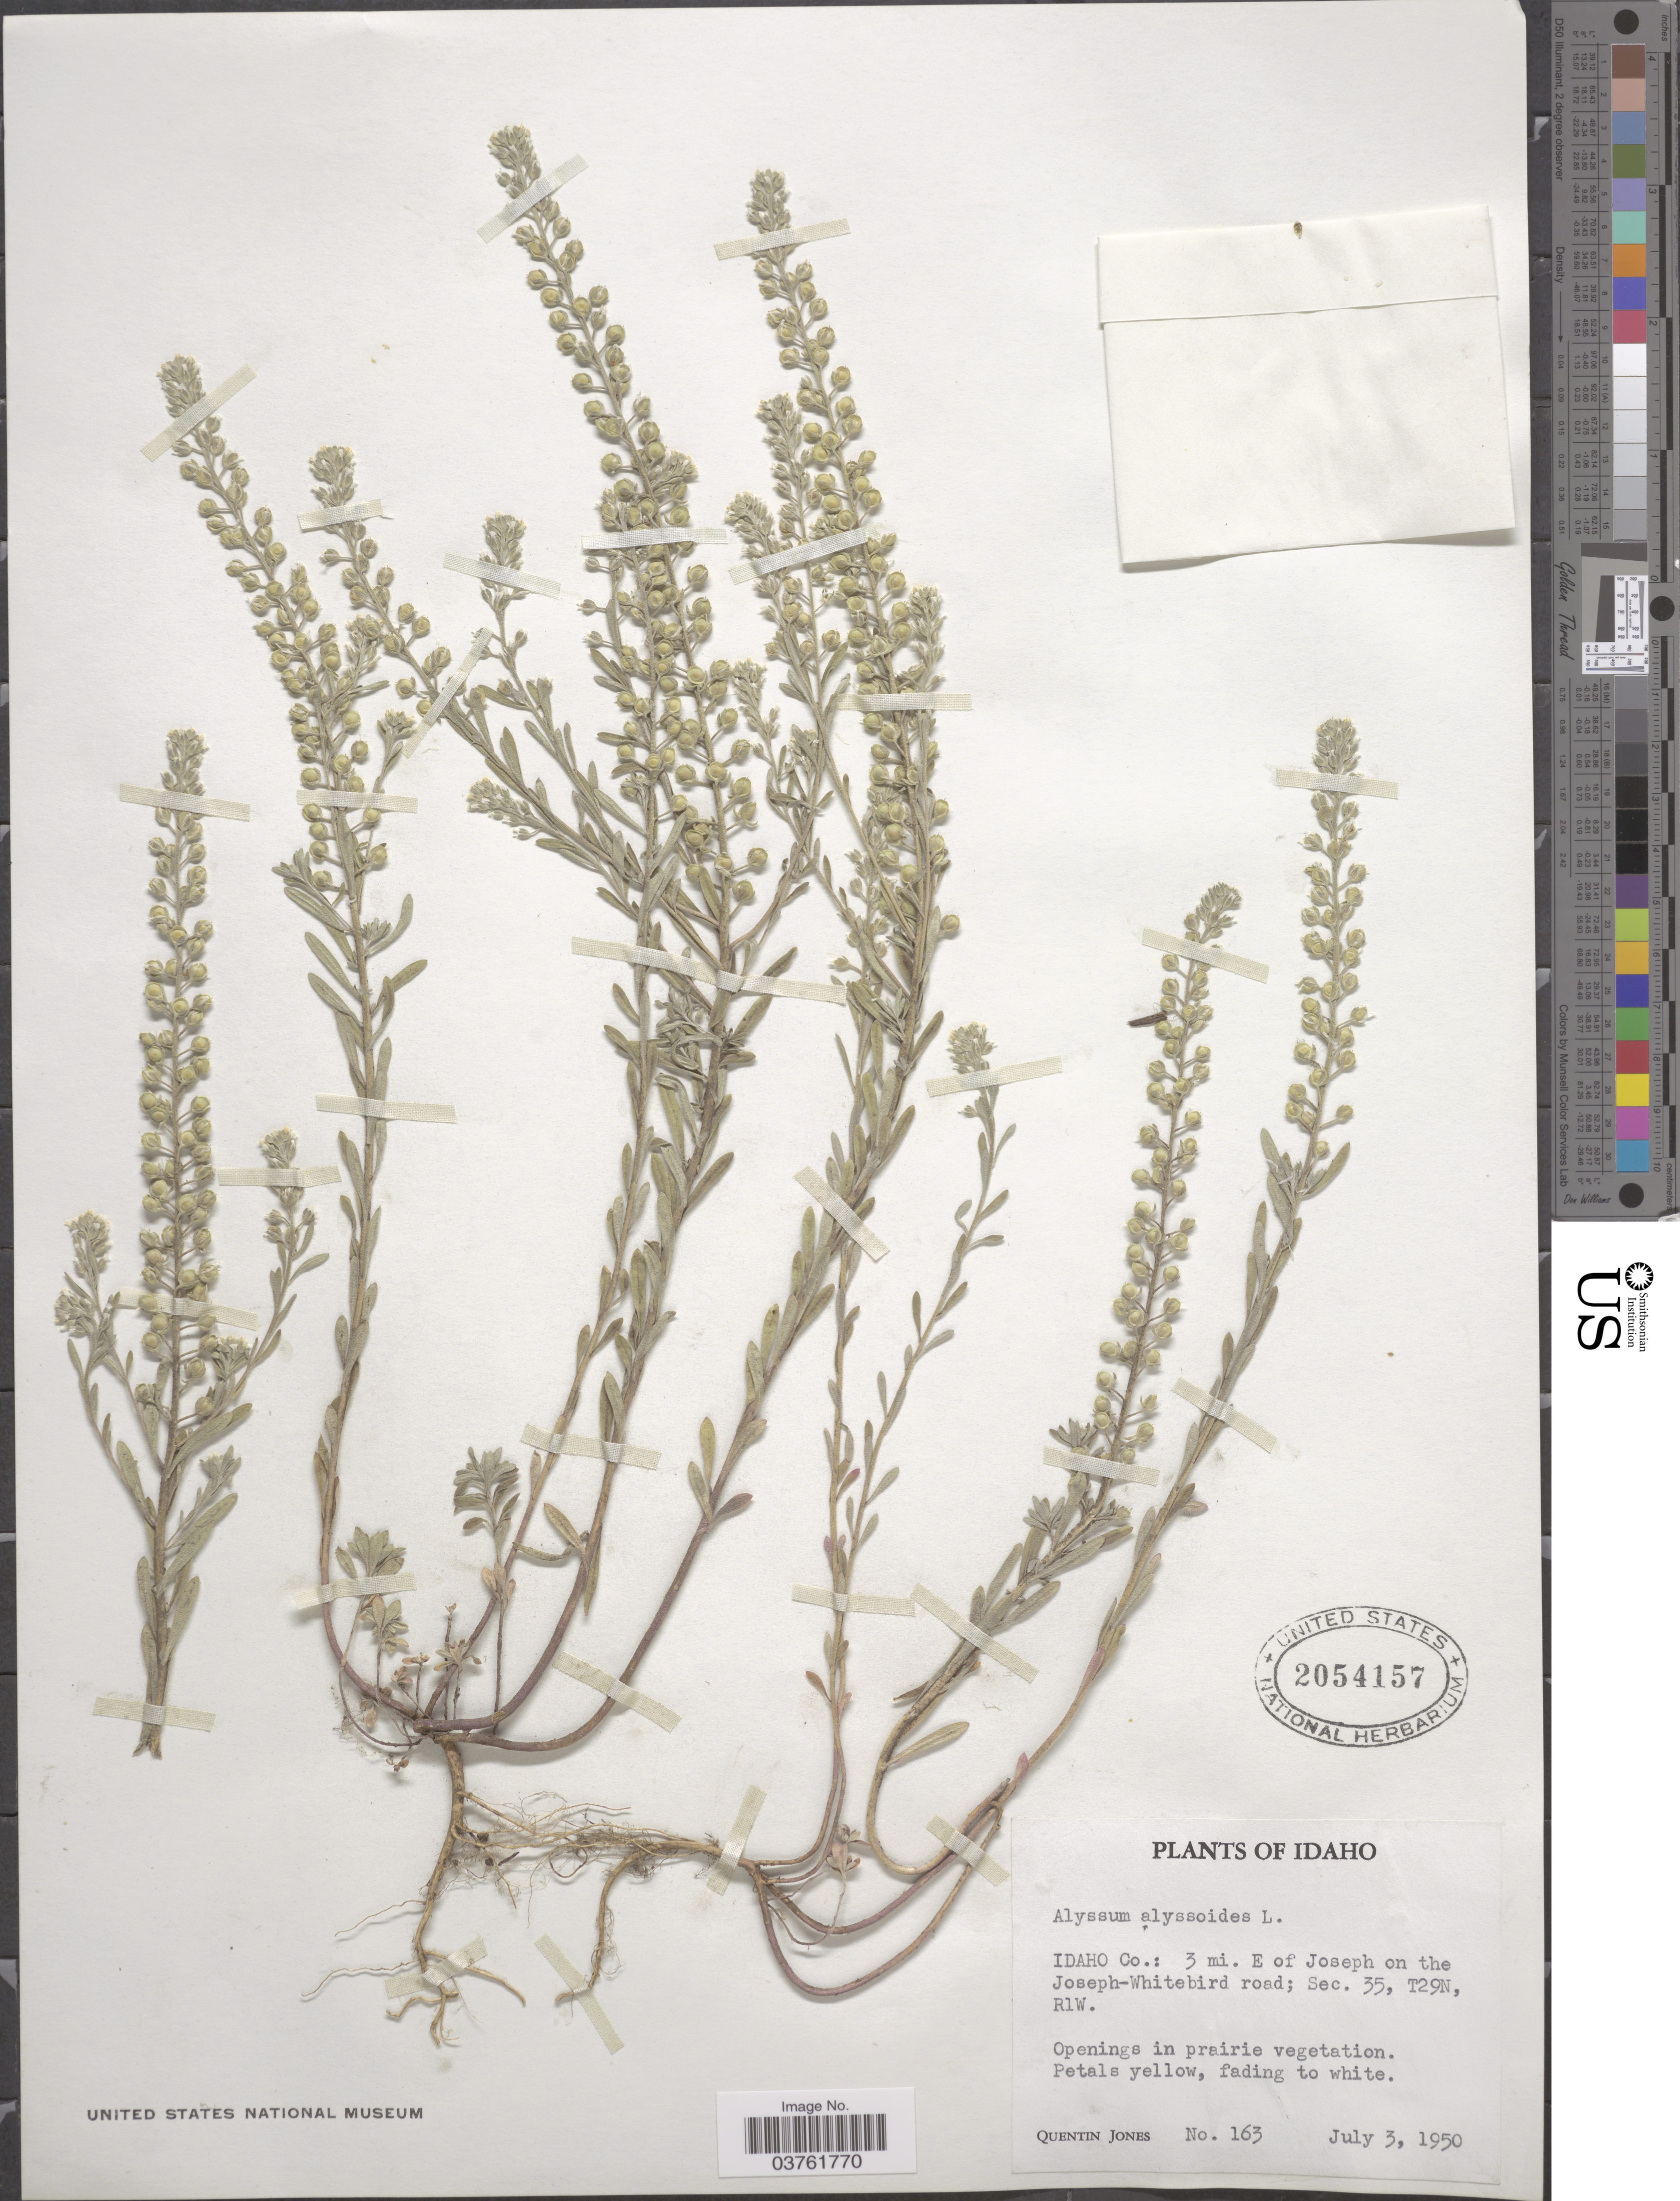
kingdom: Plantae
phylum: Tracheophyta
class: Magnoliopsida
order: Brassicales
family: Brassicaceae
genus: Alyssum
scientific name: Alyssum alyssoides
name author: (L.) L.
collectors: Q. Jones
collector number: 163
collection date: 1950-07-03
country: United States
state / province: Idaho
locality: Idaho Co.: 3 mi. E of Joseph on the Joseph-Whitebird road; Sec 35, T29N, R1W.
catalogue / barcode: US 2054157